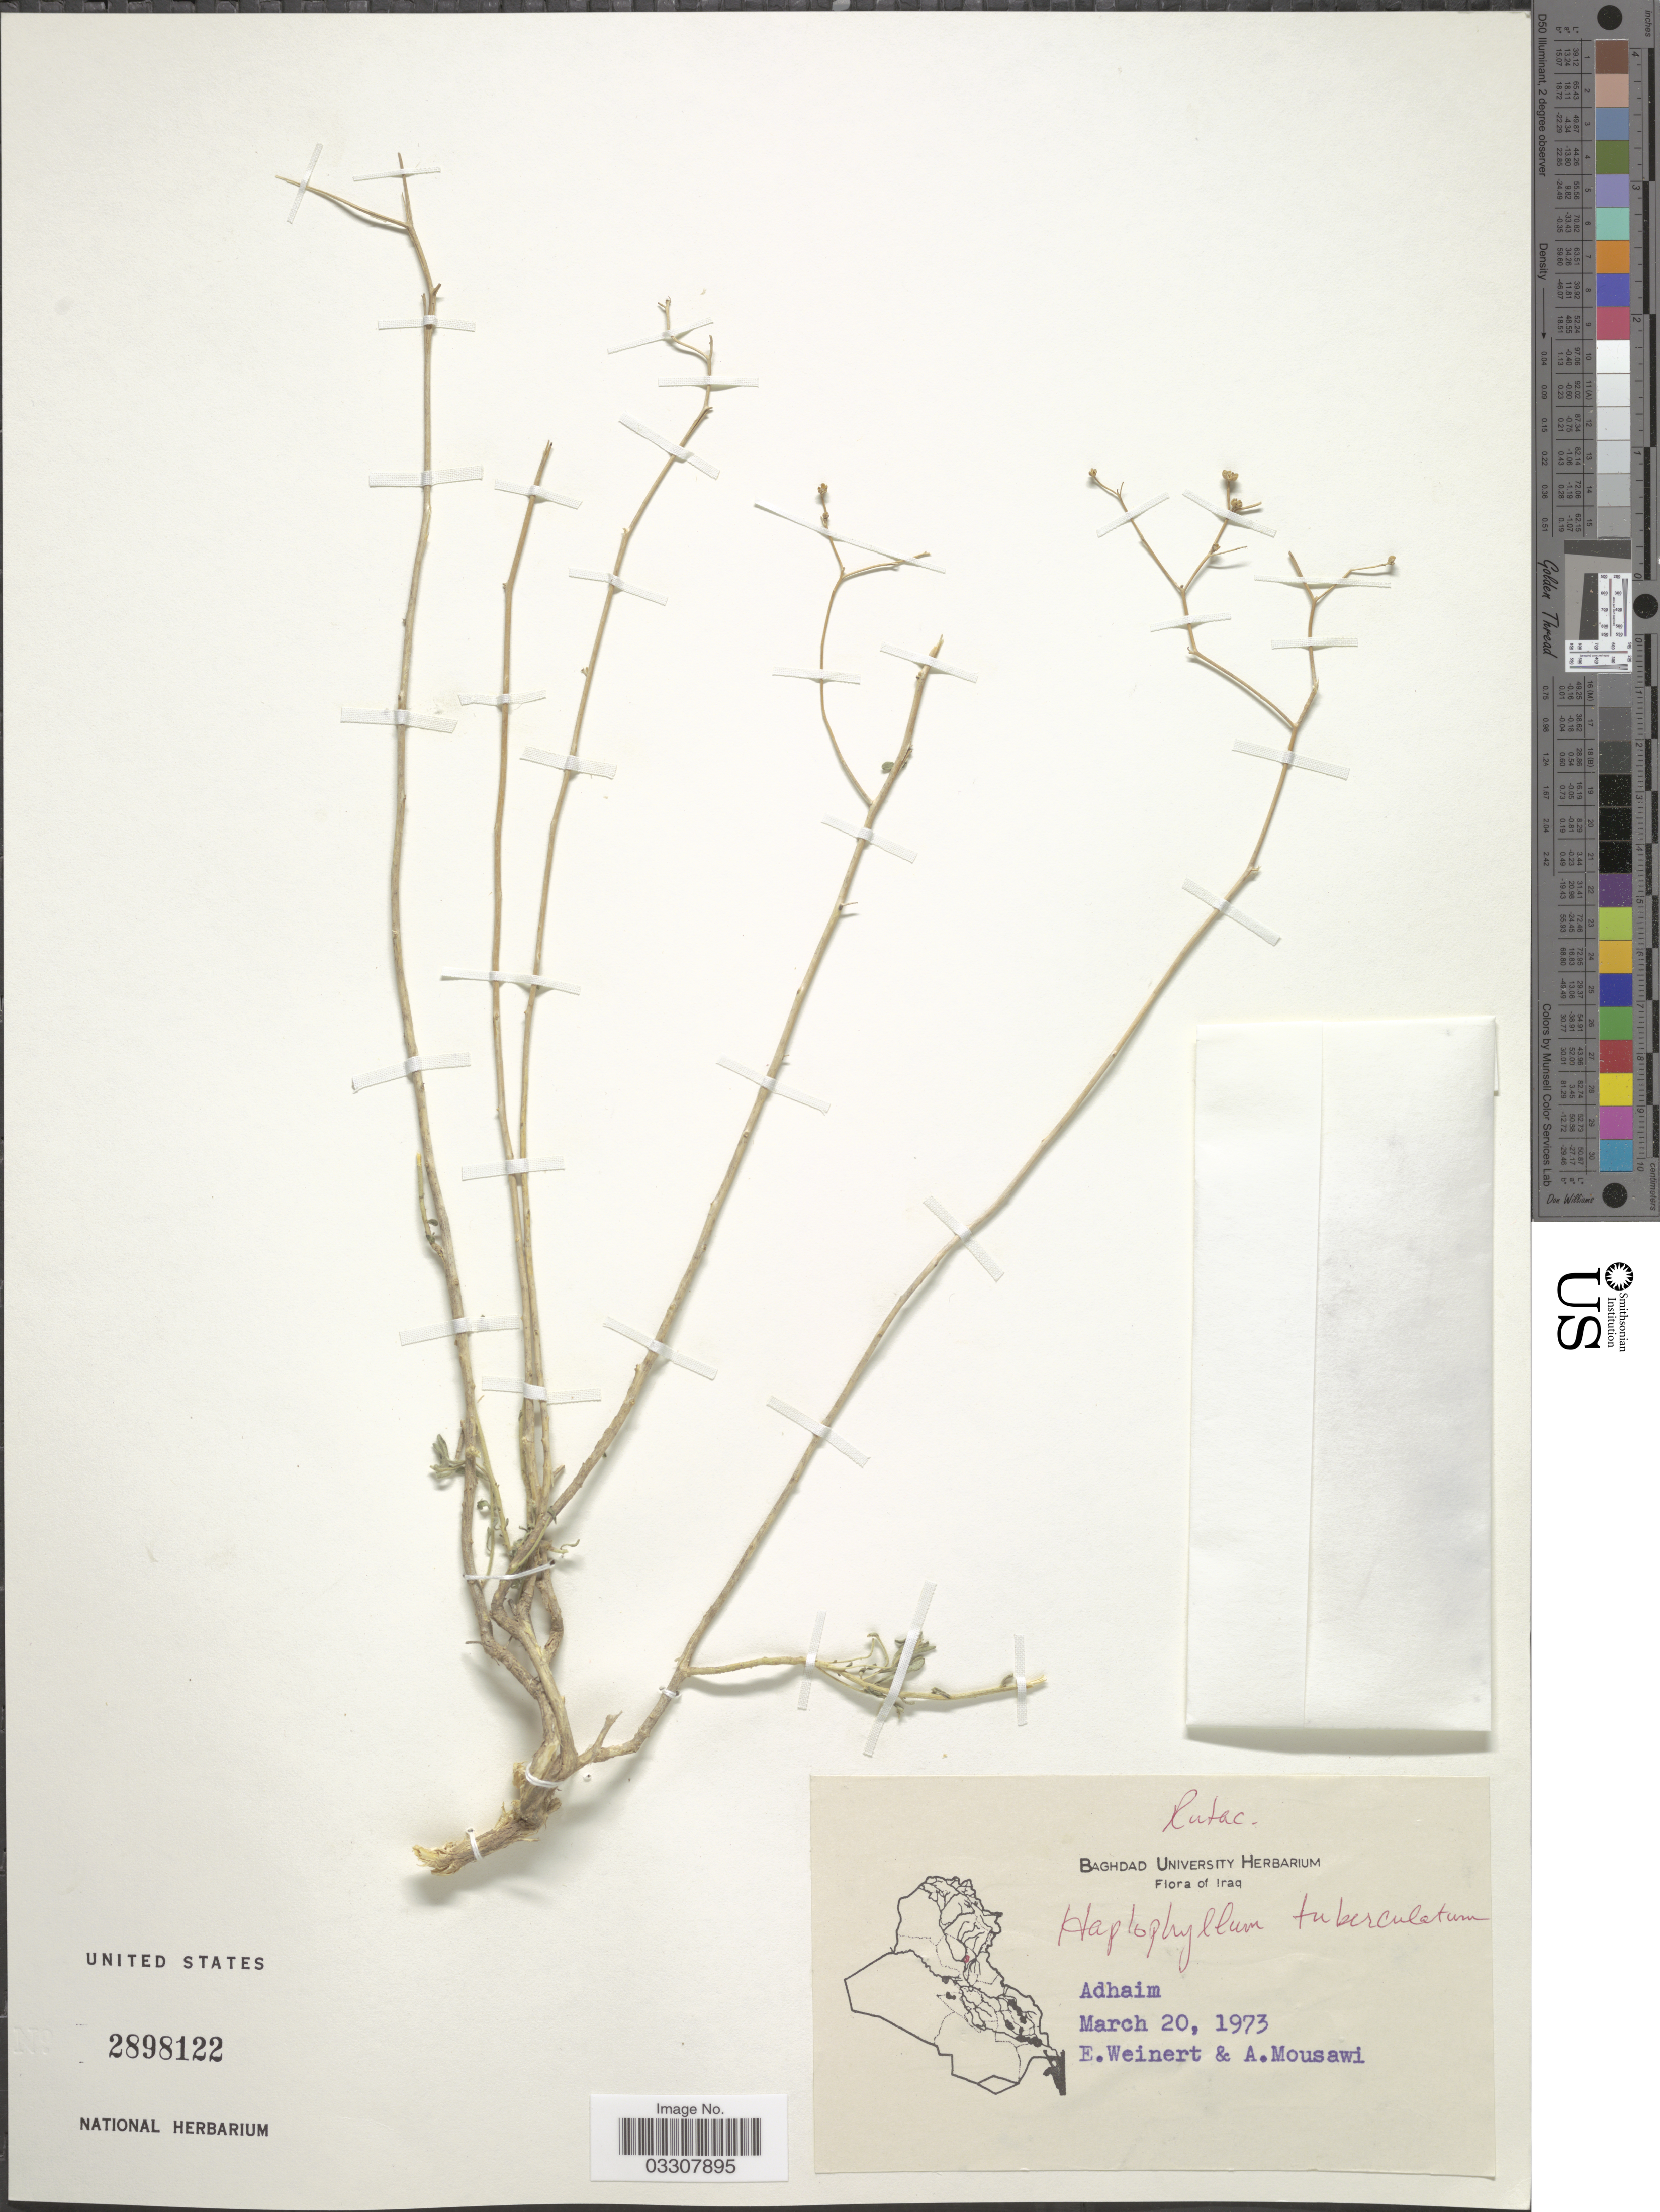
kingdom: Plantae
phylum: Tracheophyta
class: Magnoliopsida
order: Sapindales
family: Rutaceae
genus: Haplophyllum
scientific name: Haplophyllum tuberculatum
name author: (Forssk.) A. Juss.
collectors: E. Weinert & A. Mousawi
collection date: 1973-03-20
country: Iraq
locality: Adhaim.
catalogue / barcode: US 2898122